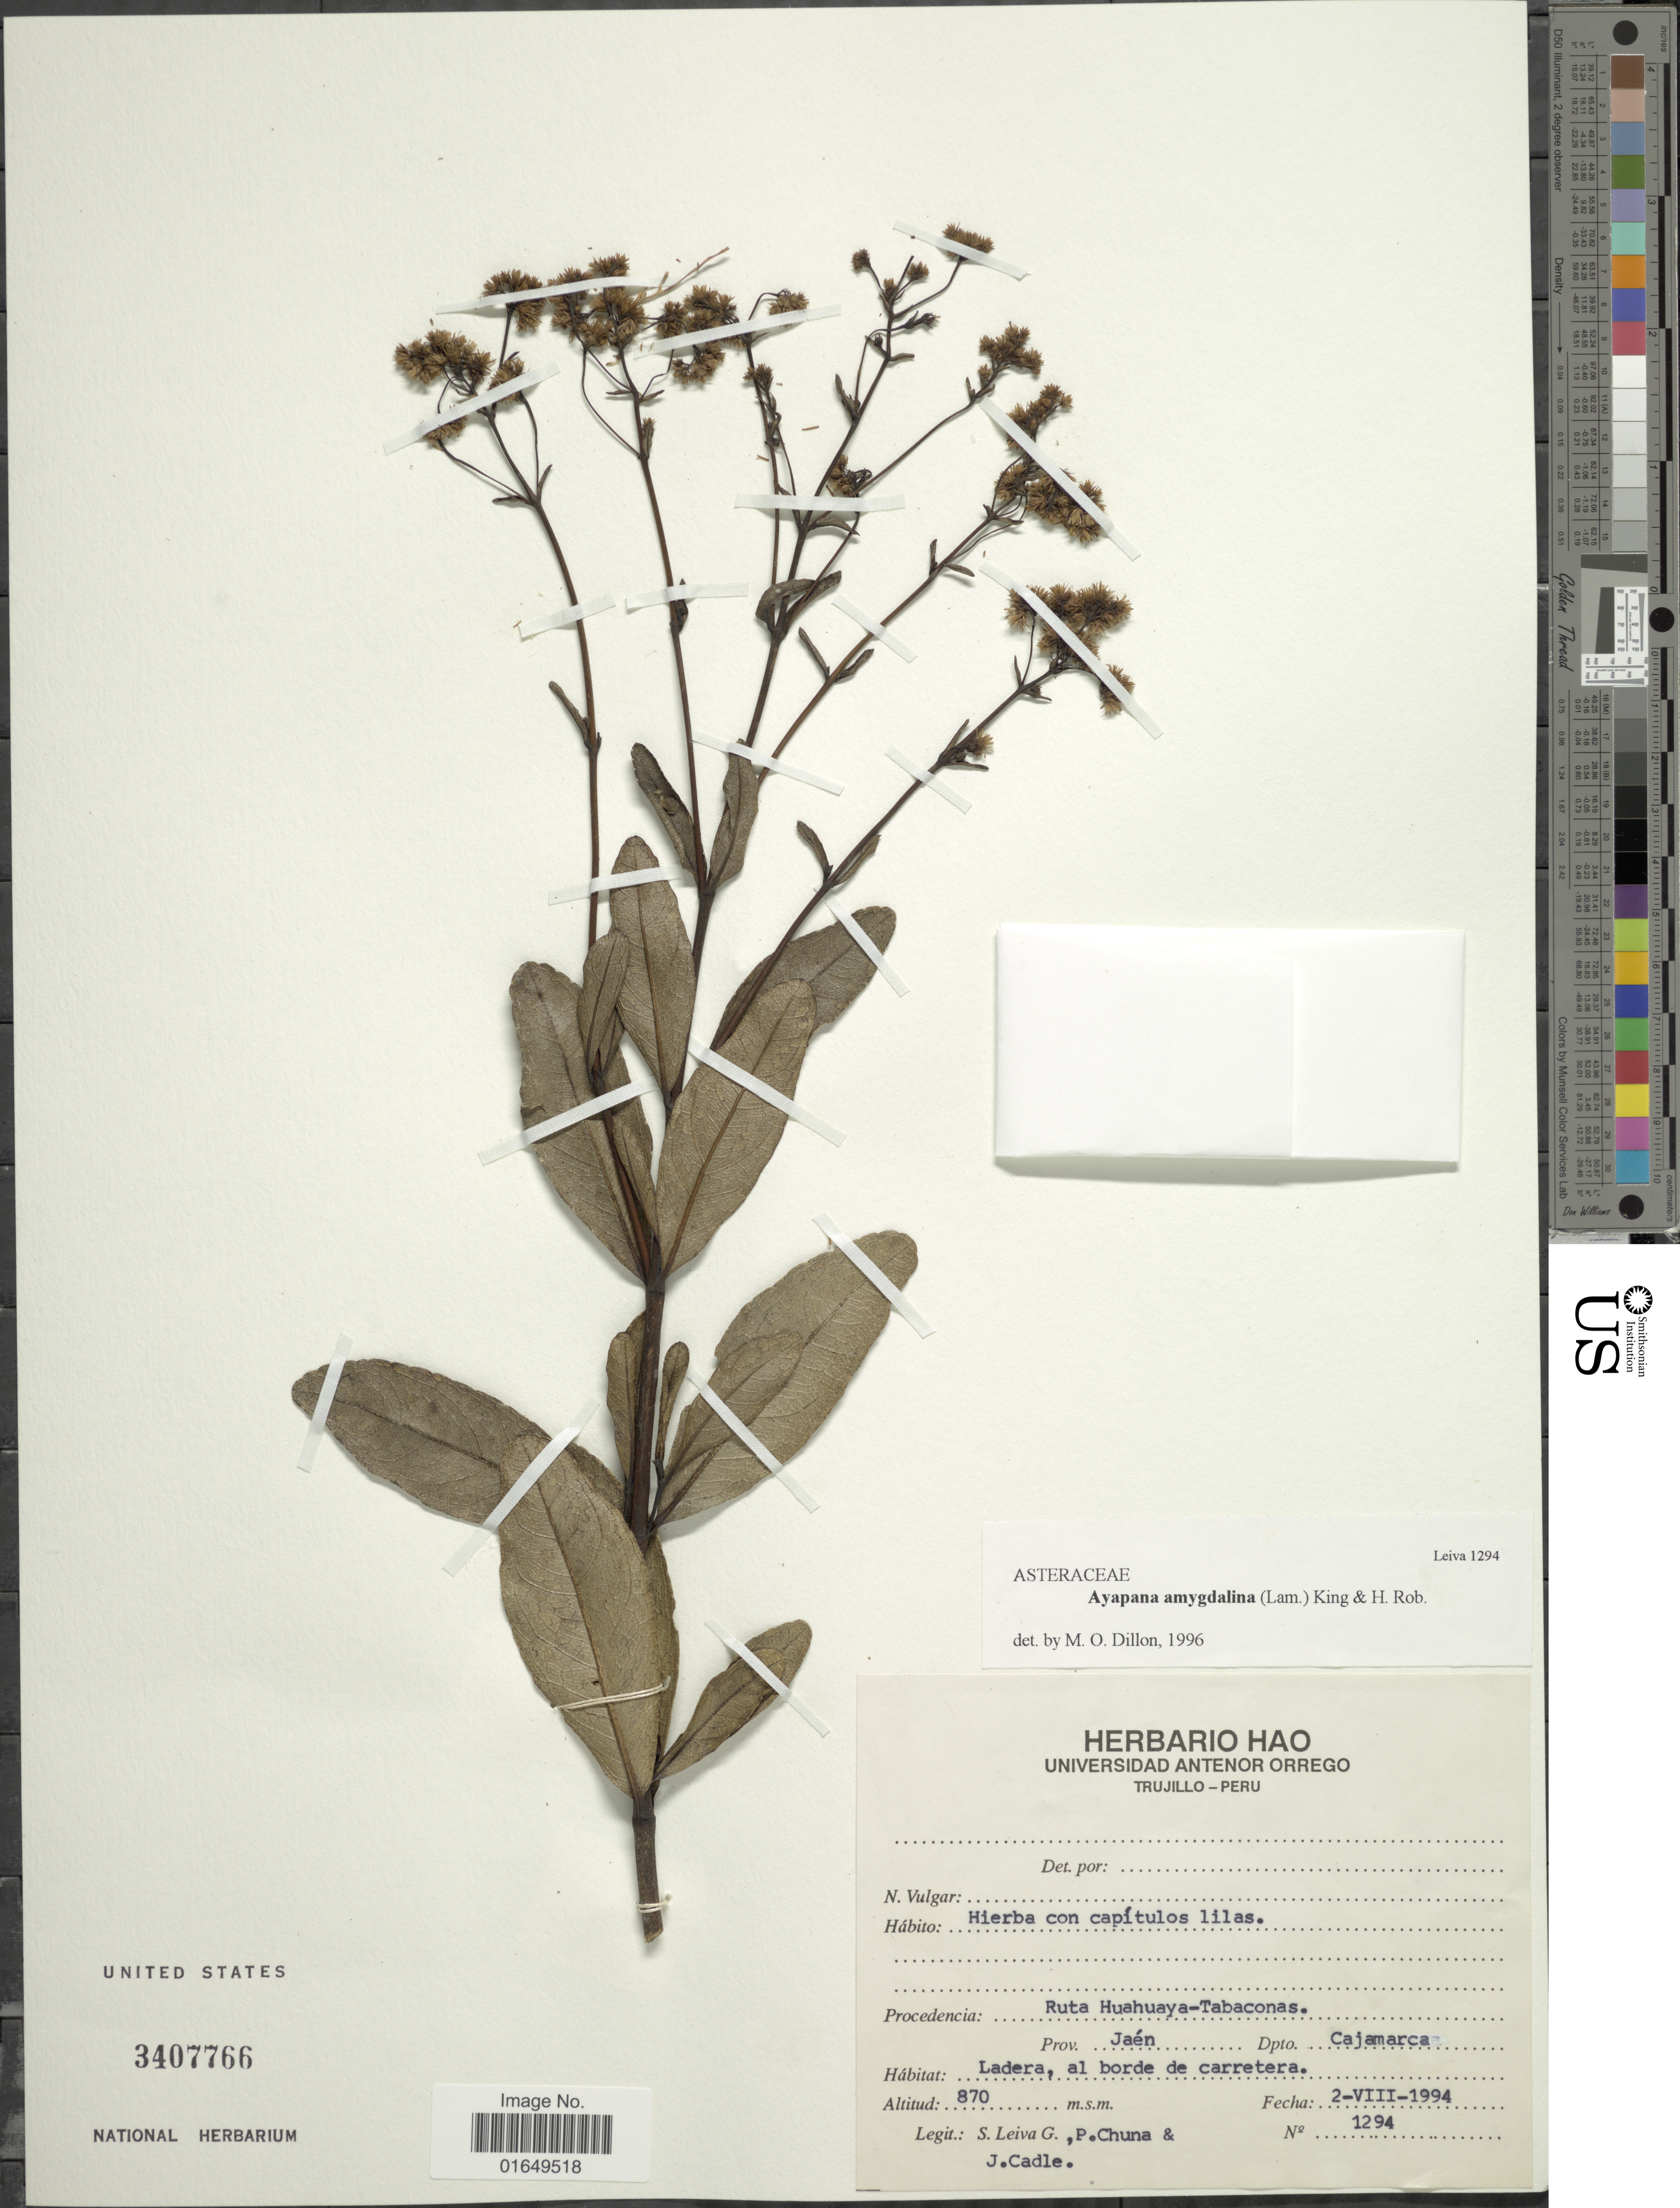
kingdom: Plantae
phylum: Tracheophyta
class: Magnoliopsida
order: Asterales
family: Asteraceae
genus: Ayapana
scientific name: Ayapana amygdalina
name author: (Lam.) R.M. King & H. Rob.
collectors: S. Leiva G., P. Chuna & J. Cadle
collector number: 1294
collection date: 1994-08-02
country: Peru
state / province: Cajamarca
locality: Ruta Huahuaya-Tabaconas. Prov. Jaén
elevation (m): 870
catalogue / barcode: US 3407766